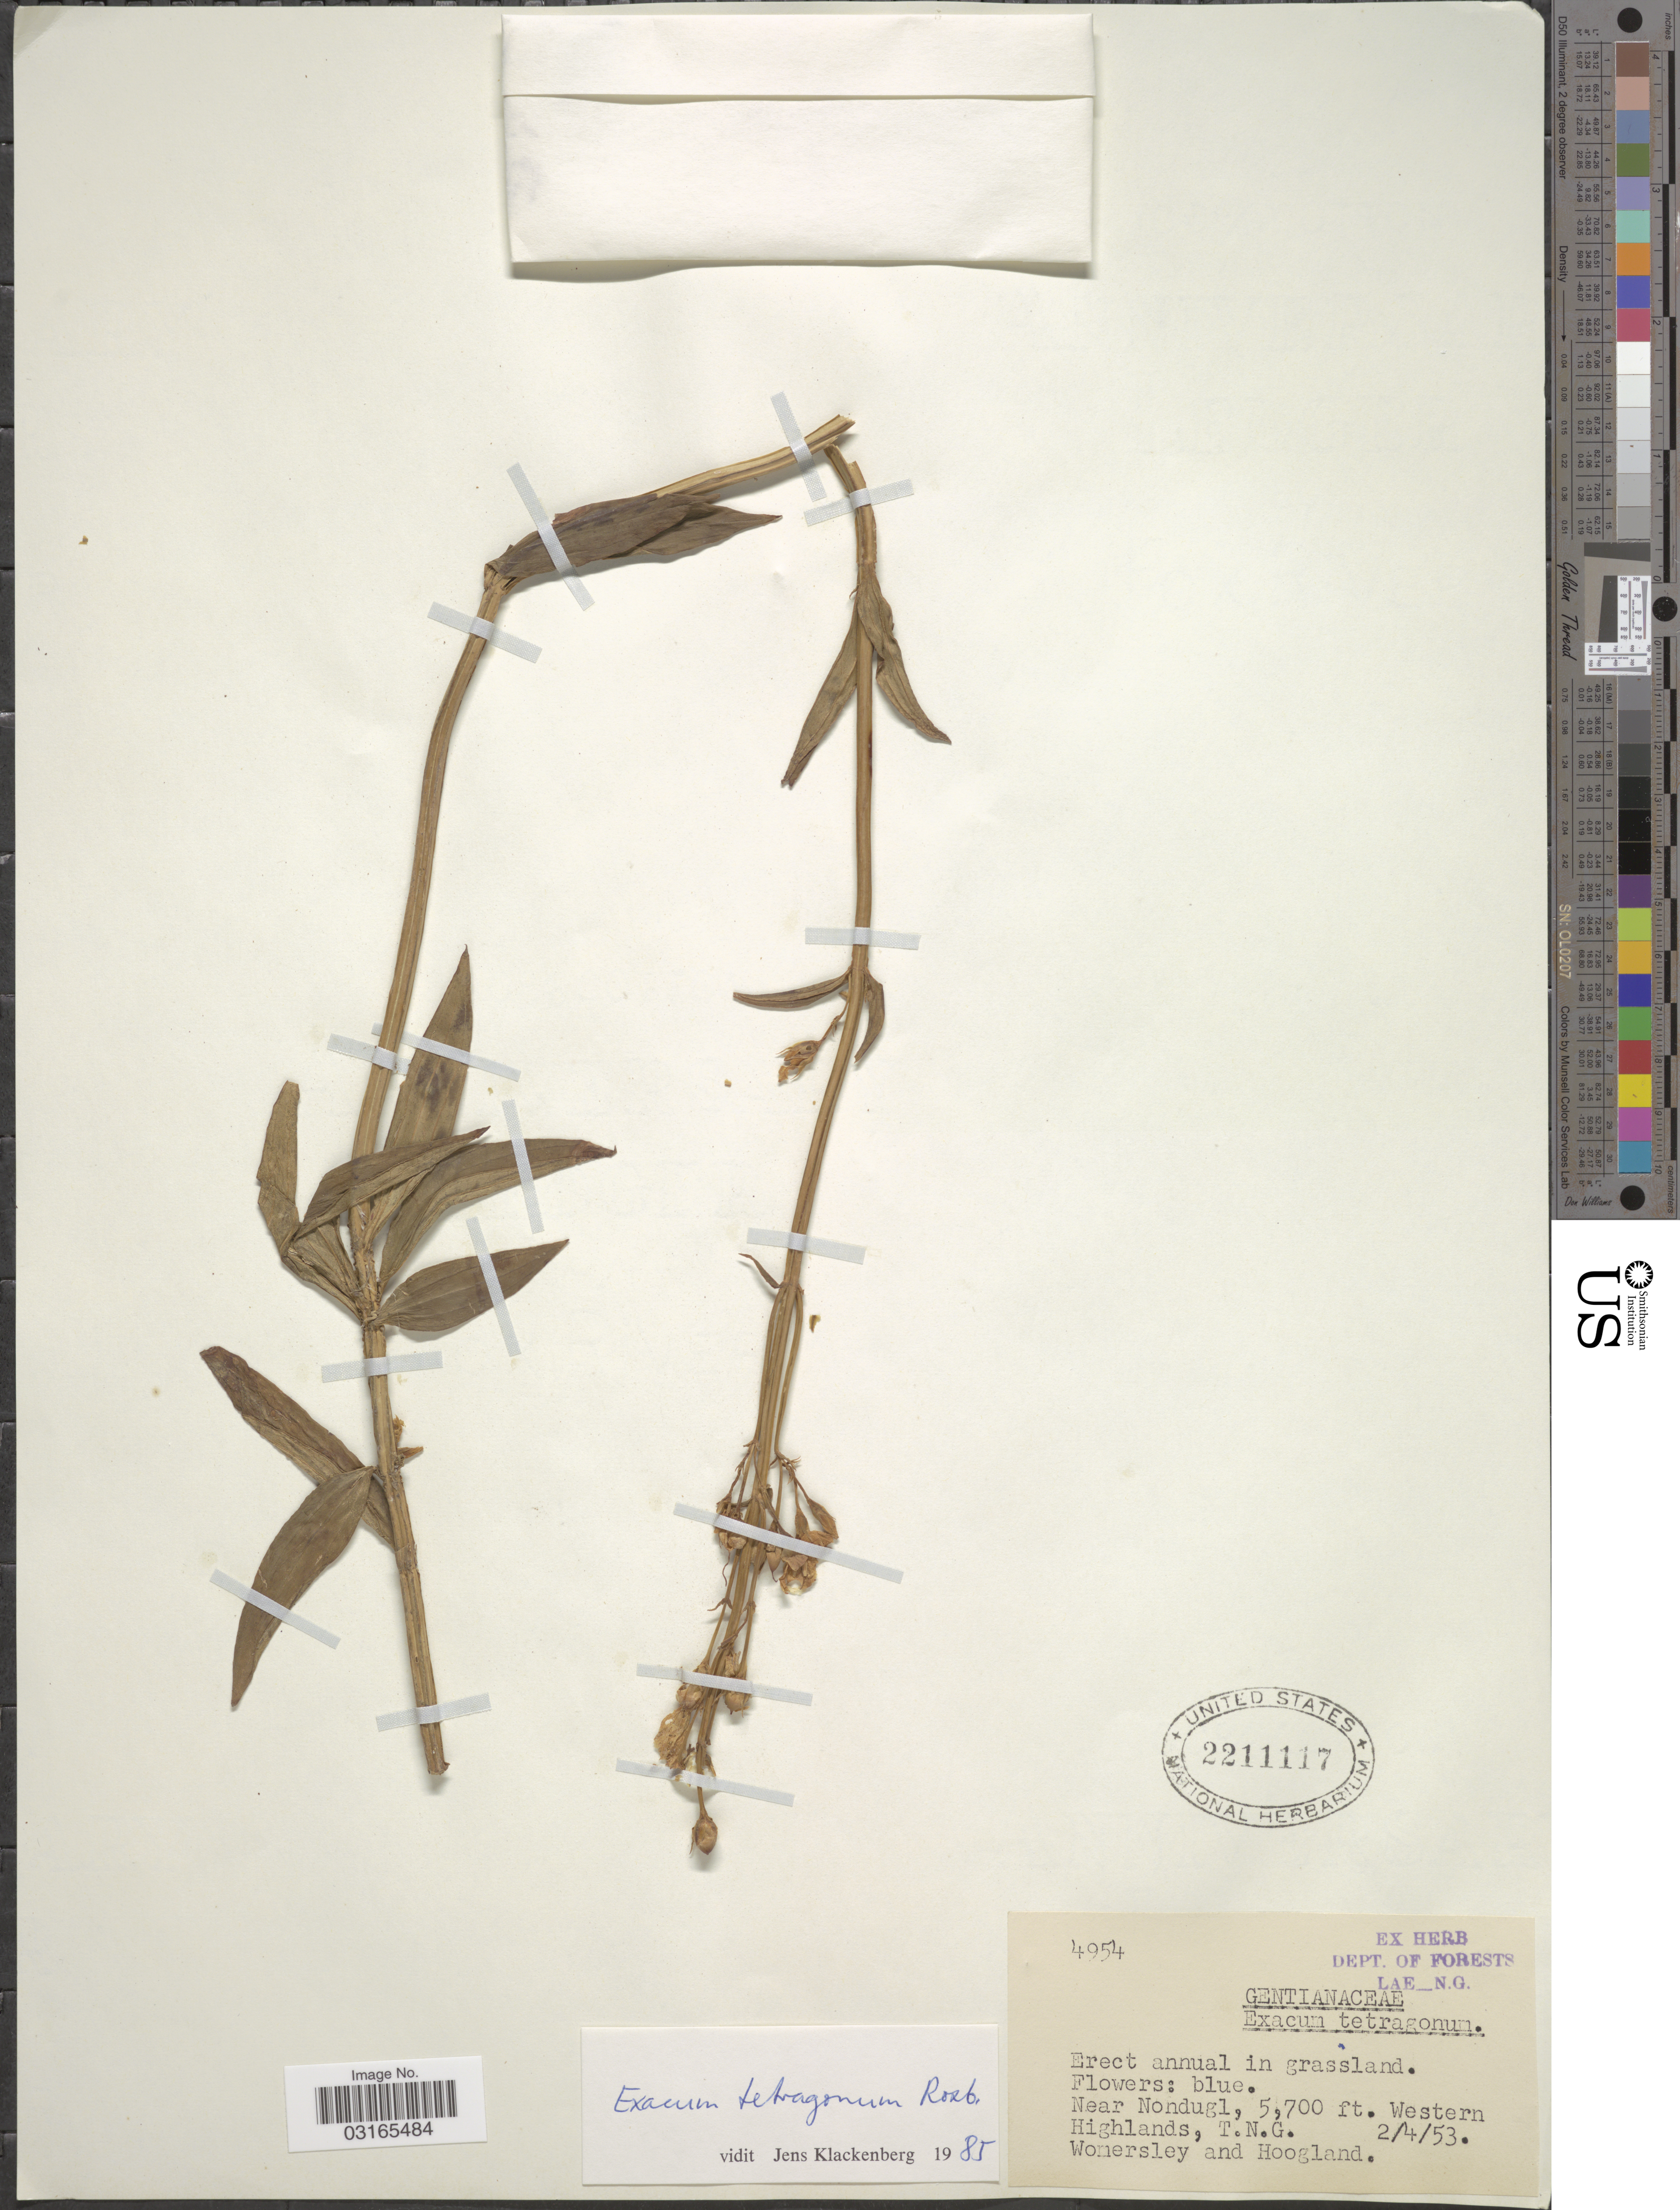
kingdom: Plantae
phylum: Tracheophyta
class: Magnoliopsida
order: Gentianales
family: Gentianaceae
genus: Exacum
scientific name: Exacum tetragonum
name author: Roxb.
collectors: Womersley & Hoogland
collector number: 4954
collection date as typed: Transcribed d/m/y: 2/4/53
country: Papua New Guinea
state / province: Western Highlands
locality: Near Nondugl, T.N.G.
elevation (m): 1737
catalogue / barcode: US 2211117